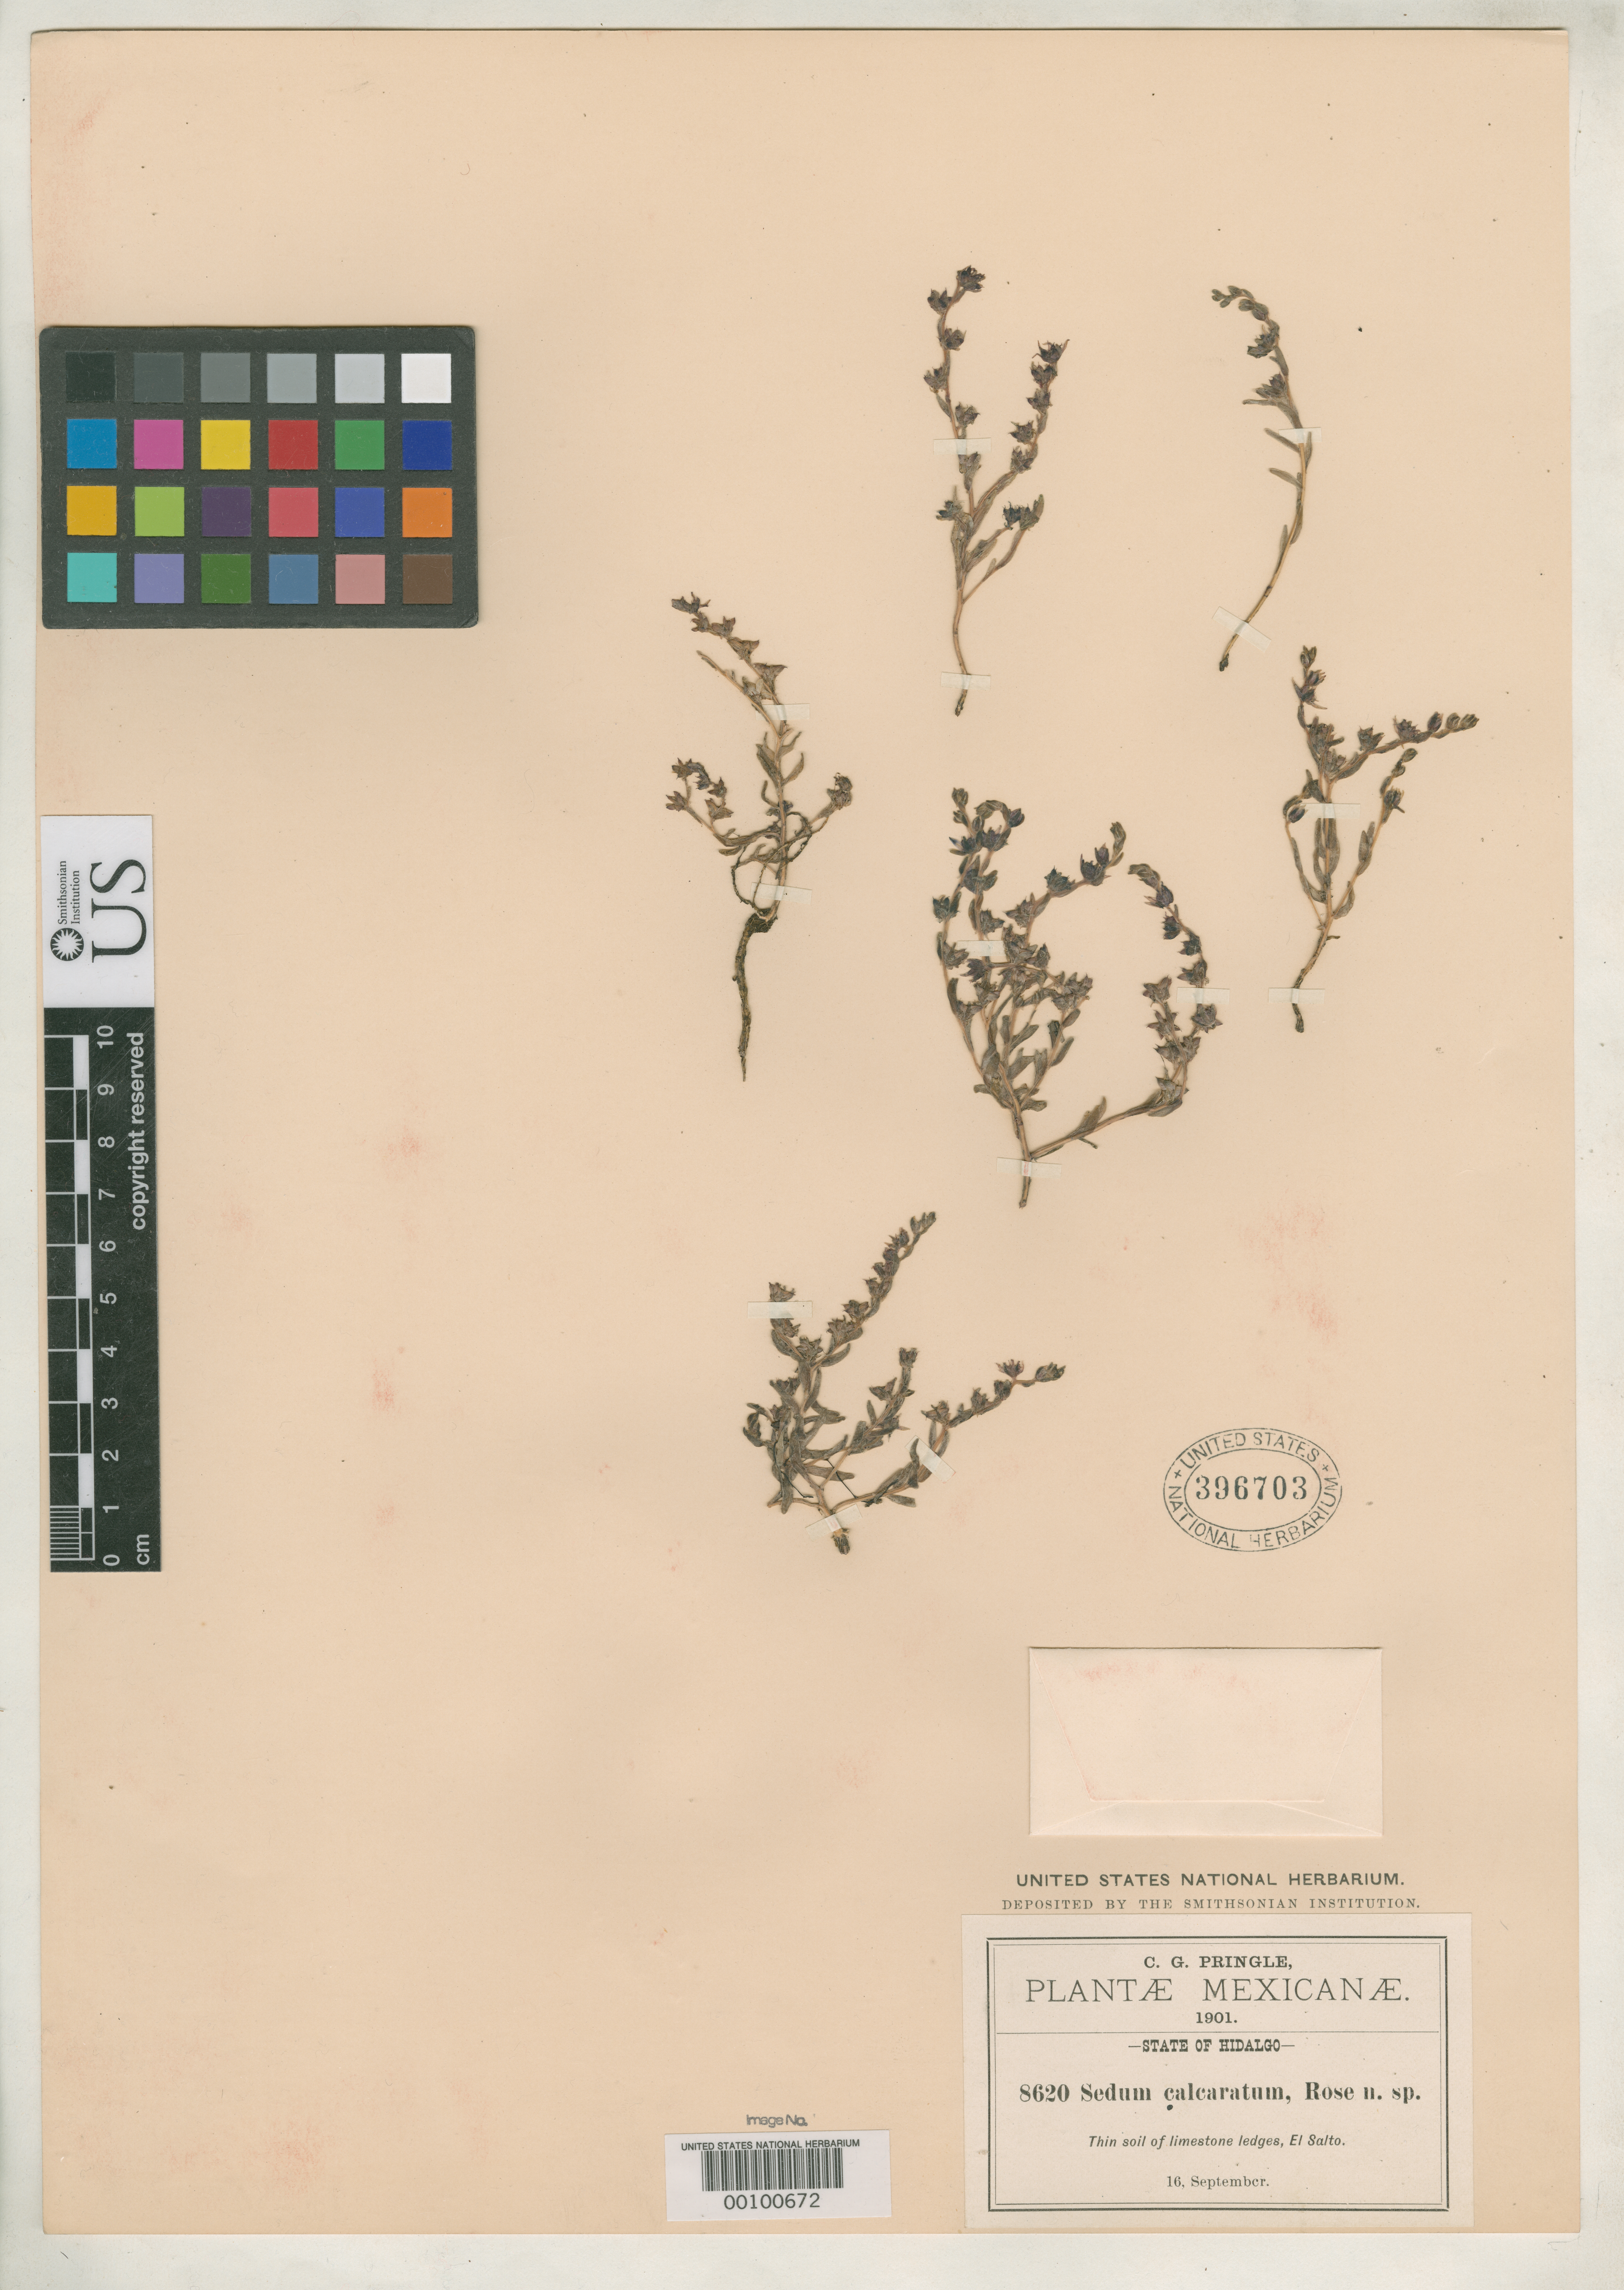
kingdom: Plantae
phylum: Tracheophyta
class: Magnoliopsida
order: Saxifragales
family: Crassulaceae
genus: Sedum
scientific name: Sedum calcaratum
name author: Rose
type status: Holotype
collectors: C. G. Pringle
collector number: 8620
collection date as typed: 16 Sep 1901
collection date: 1901-09-16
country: Mexico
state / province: Hidalgo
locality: El Salto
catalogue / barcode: US 396703